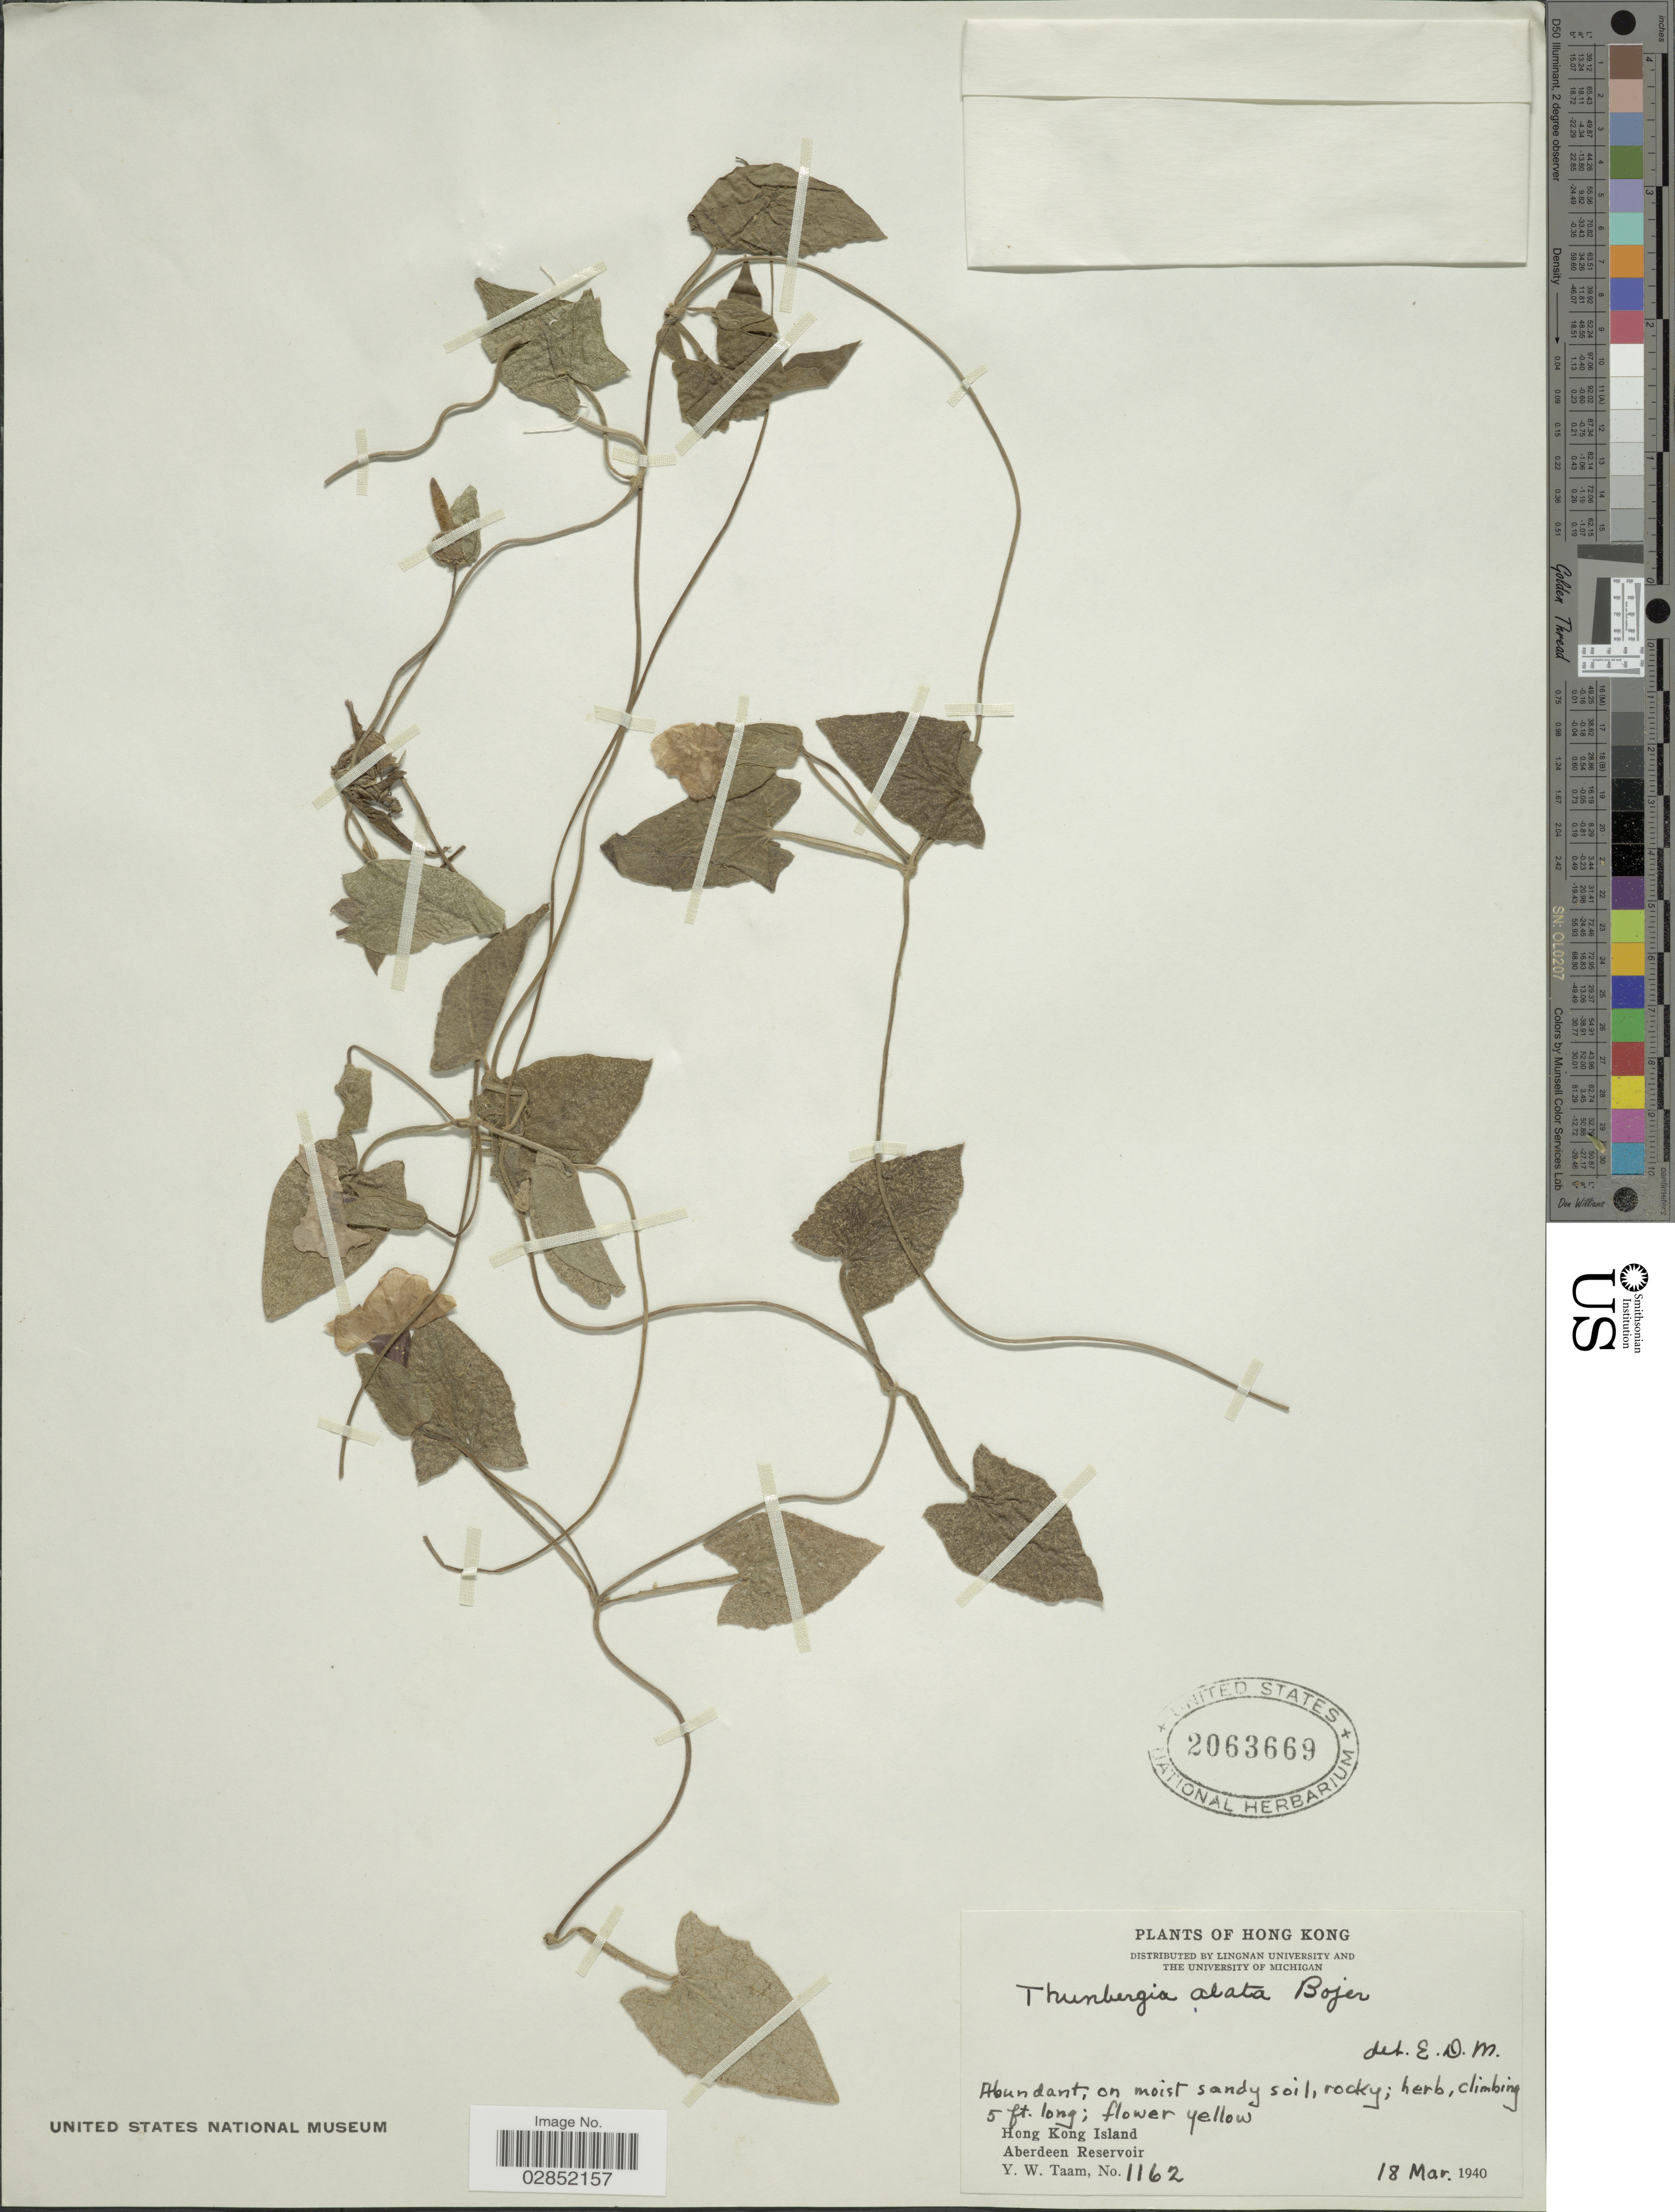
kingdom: Plantae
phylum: Tracheophyta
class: Magnoliopsida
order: Lamiales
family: Acanthaceae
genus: Thunbergia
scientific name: Thunbergia alata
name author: Bojer ex Sims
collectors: Y. W. Taam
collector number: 1162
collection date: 1940-03-18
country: China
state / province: Hong Kong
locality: Hong Kong Island. Aberdeen Reservoir.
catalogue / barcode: US 2063669